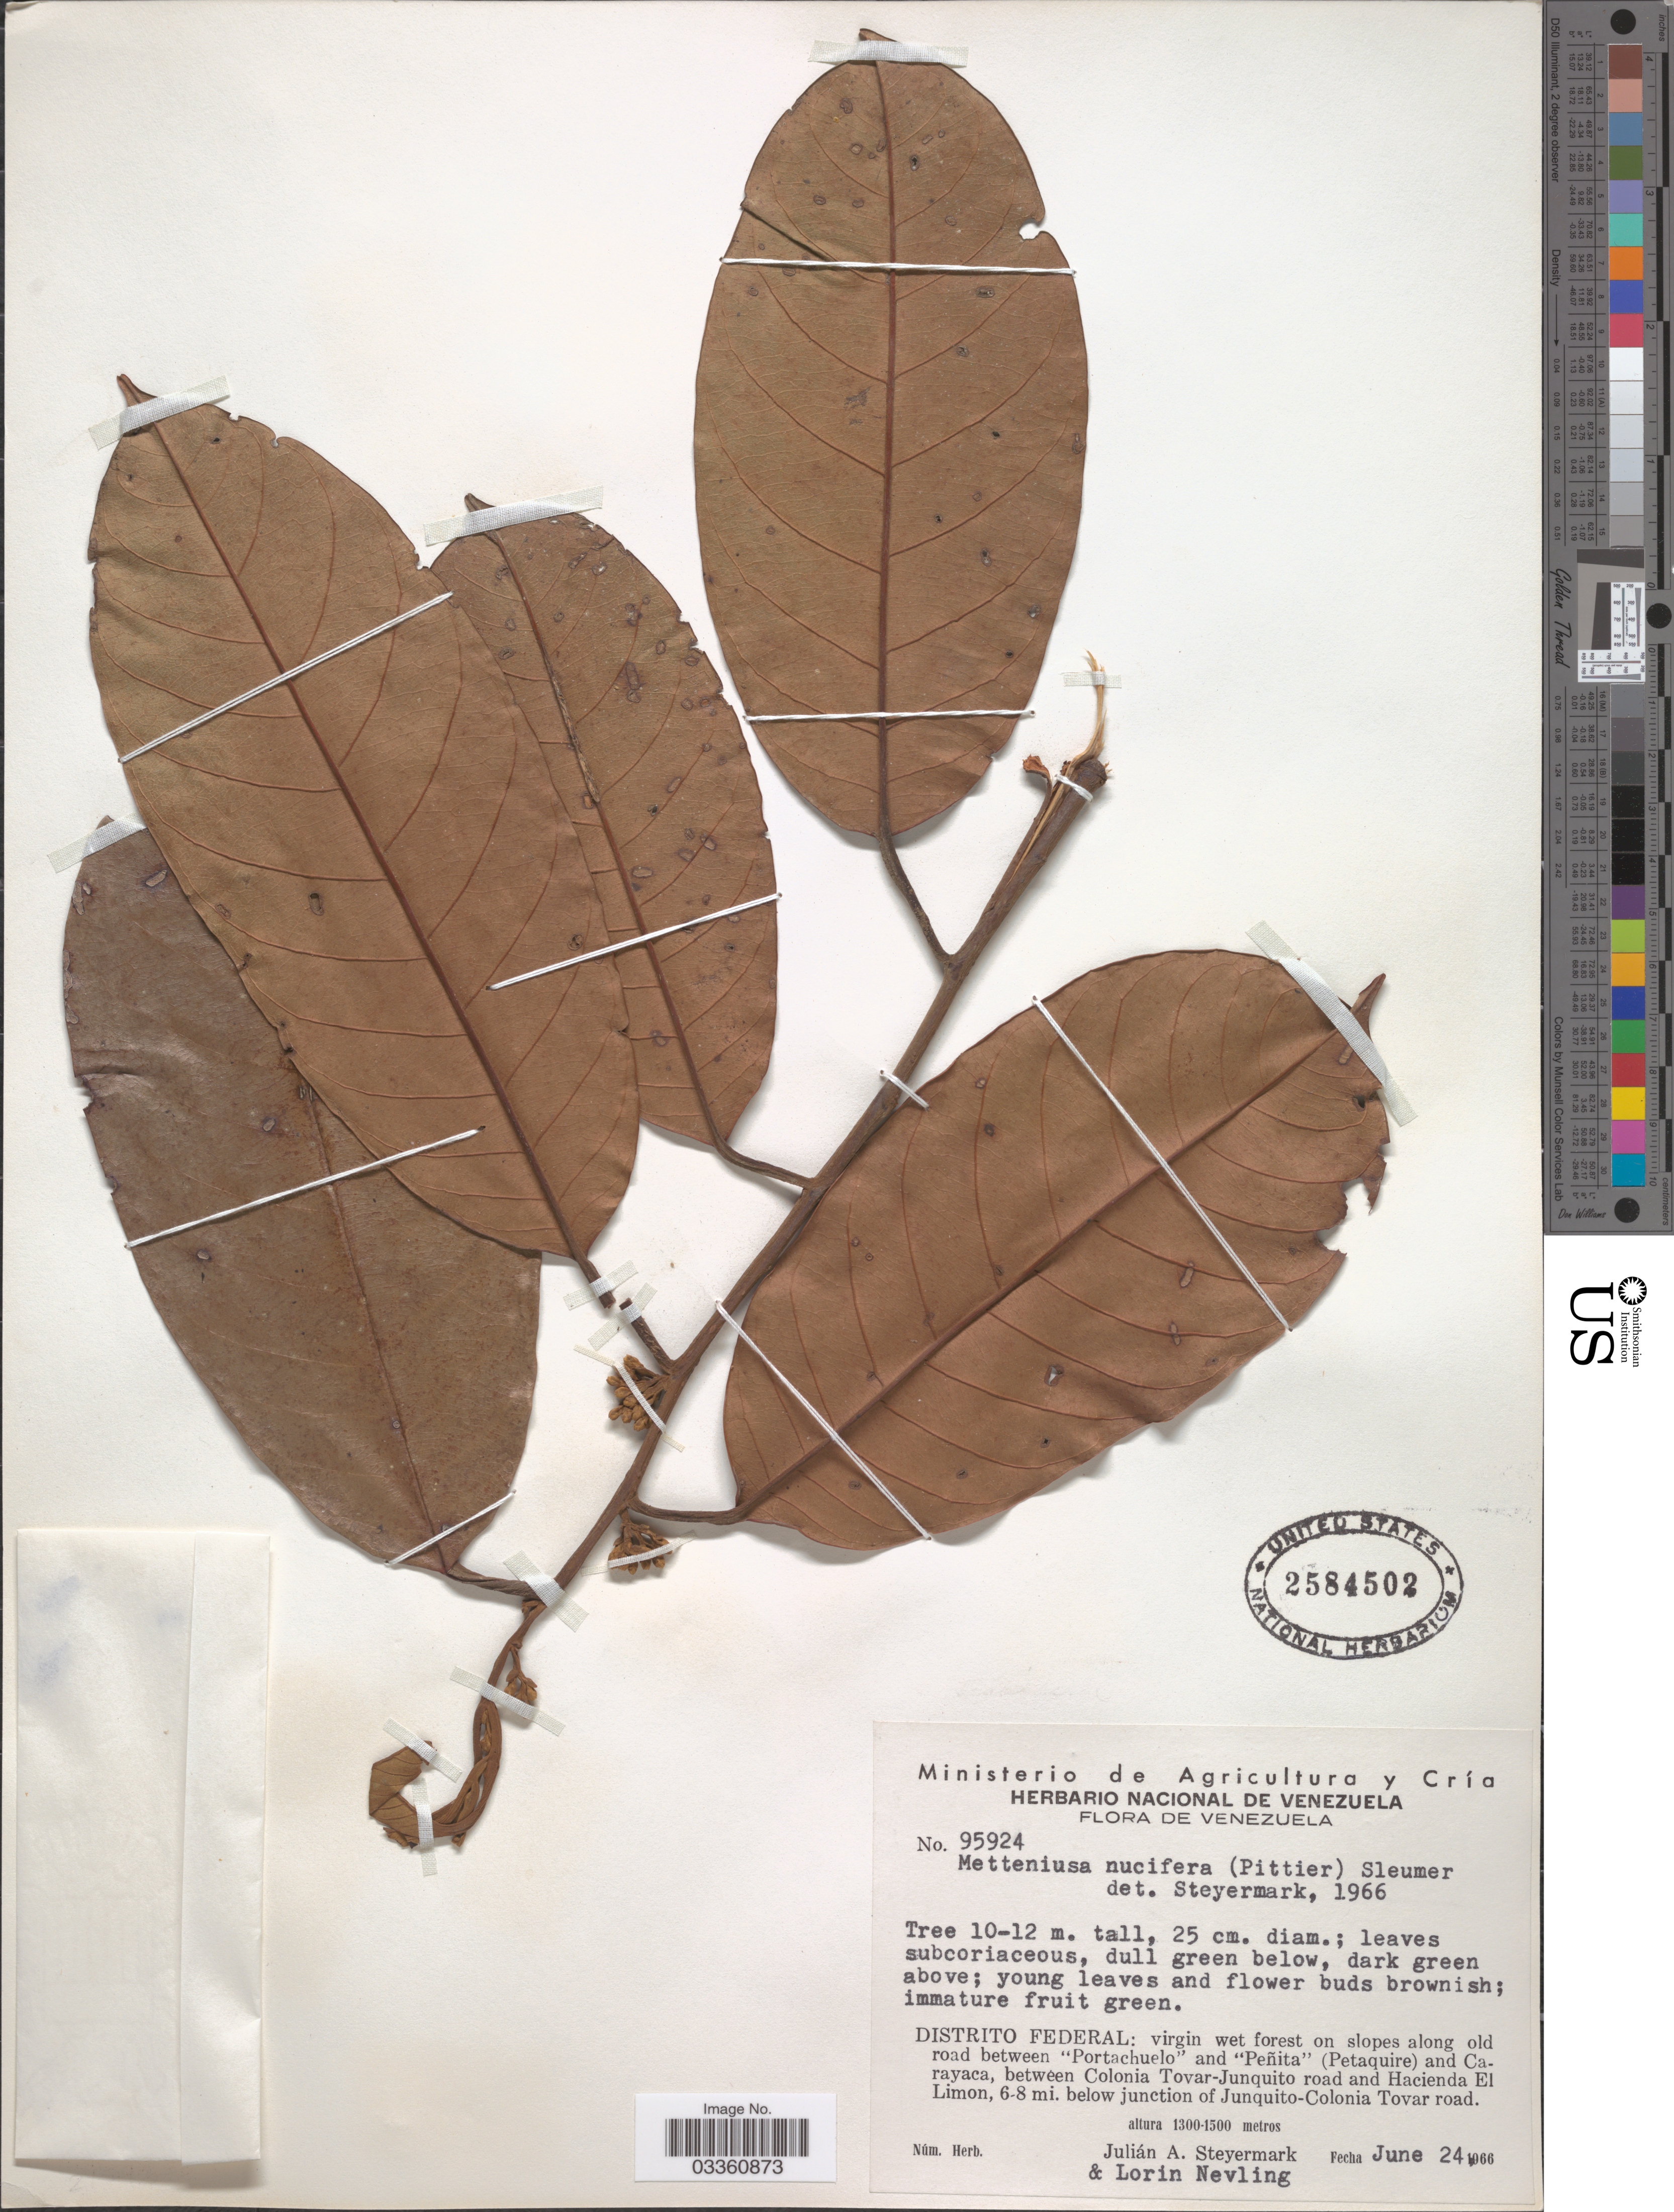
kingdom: Plantae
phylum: Tracheophyta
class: Magnoliopsida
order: Metteniusales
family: Metteniusaceae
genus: Metteniusa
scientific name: Metteniusa nucifera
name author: (Pittier) Sleumer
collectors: J. Steyermark & L. Nevling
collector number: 95924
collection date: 1966-06-24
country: Venezuela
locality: Distrito Federal: virgin wet forest on slopes along old road between "Portachuelo" and "Peñita" (Petaquire) and Carayaca, between Colonia Tovar-Junquito road and Hacienda El Limon, 6-8 mi. below junction of Junquito-Colonia Tovar road.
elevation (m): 1300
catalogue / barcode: US 2584502